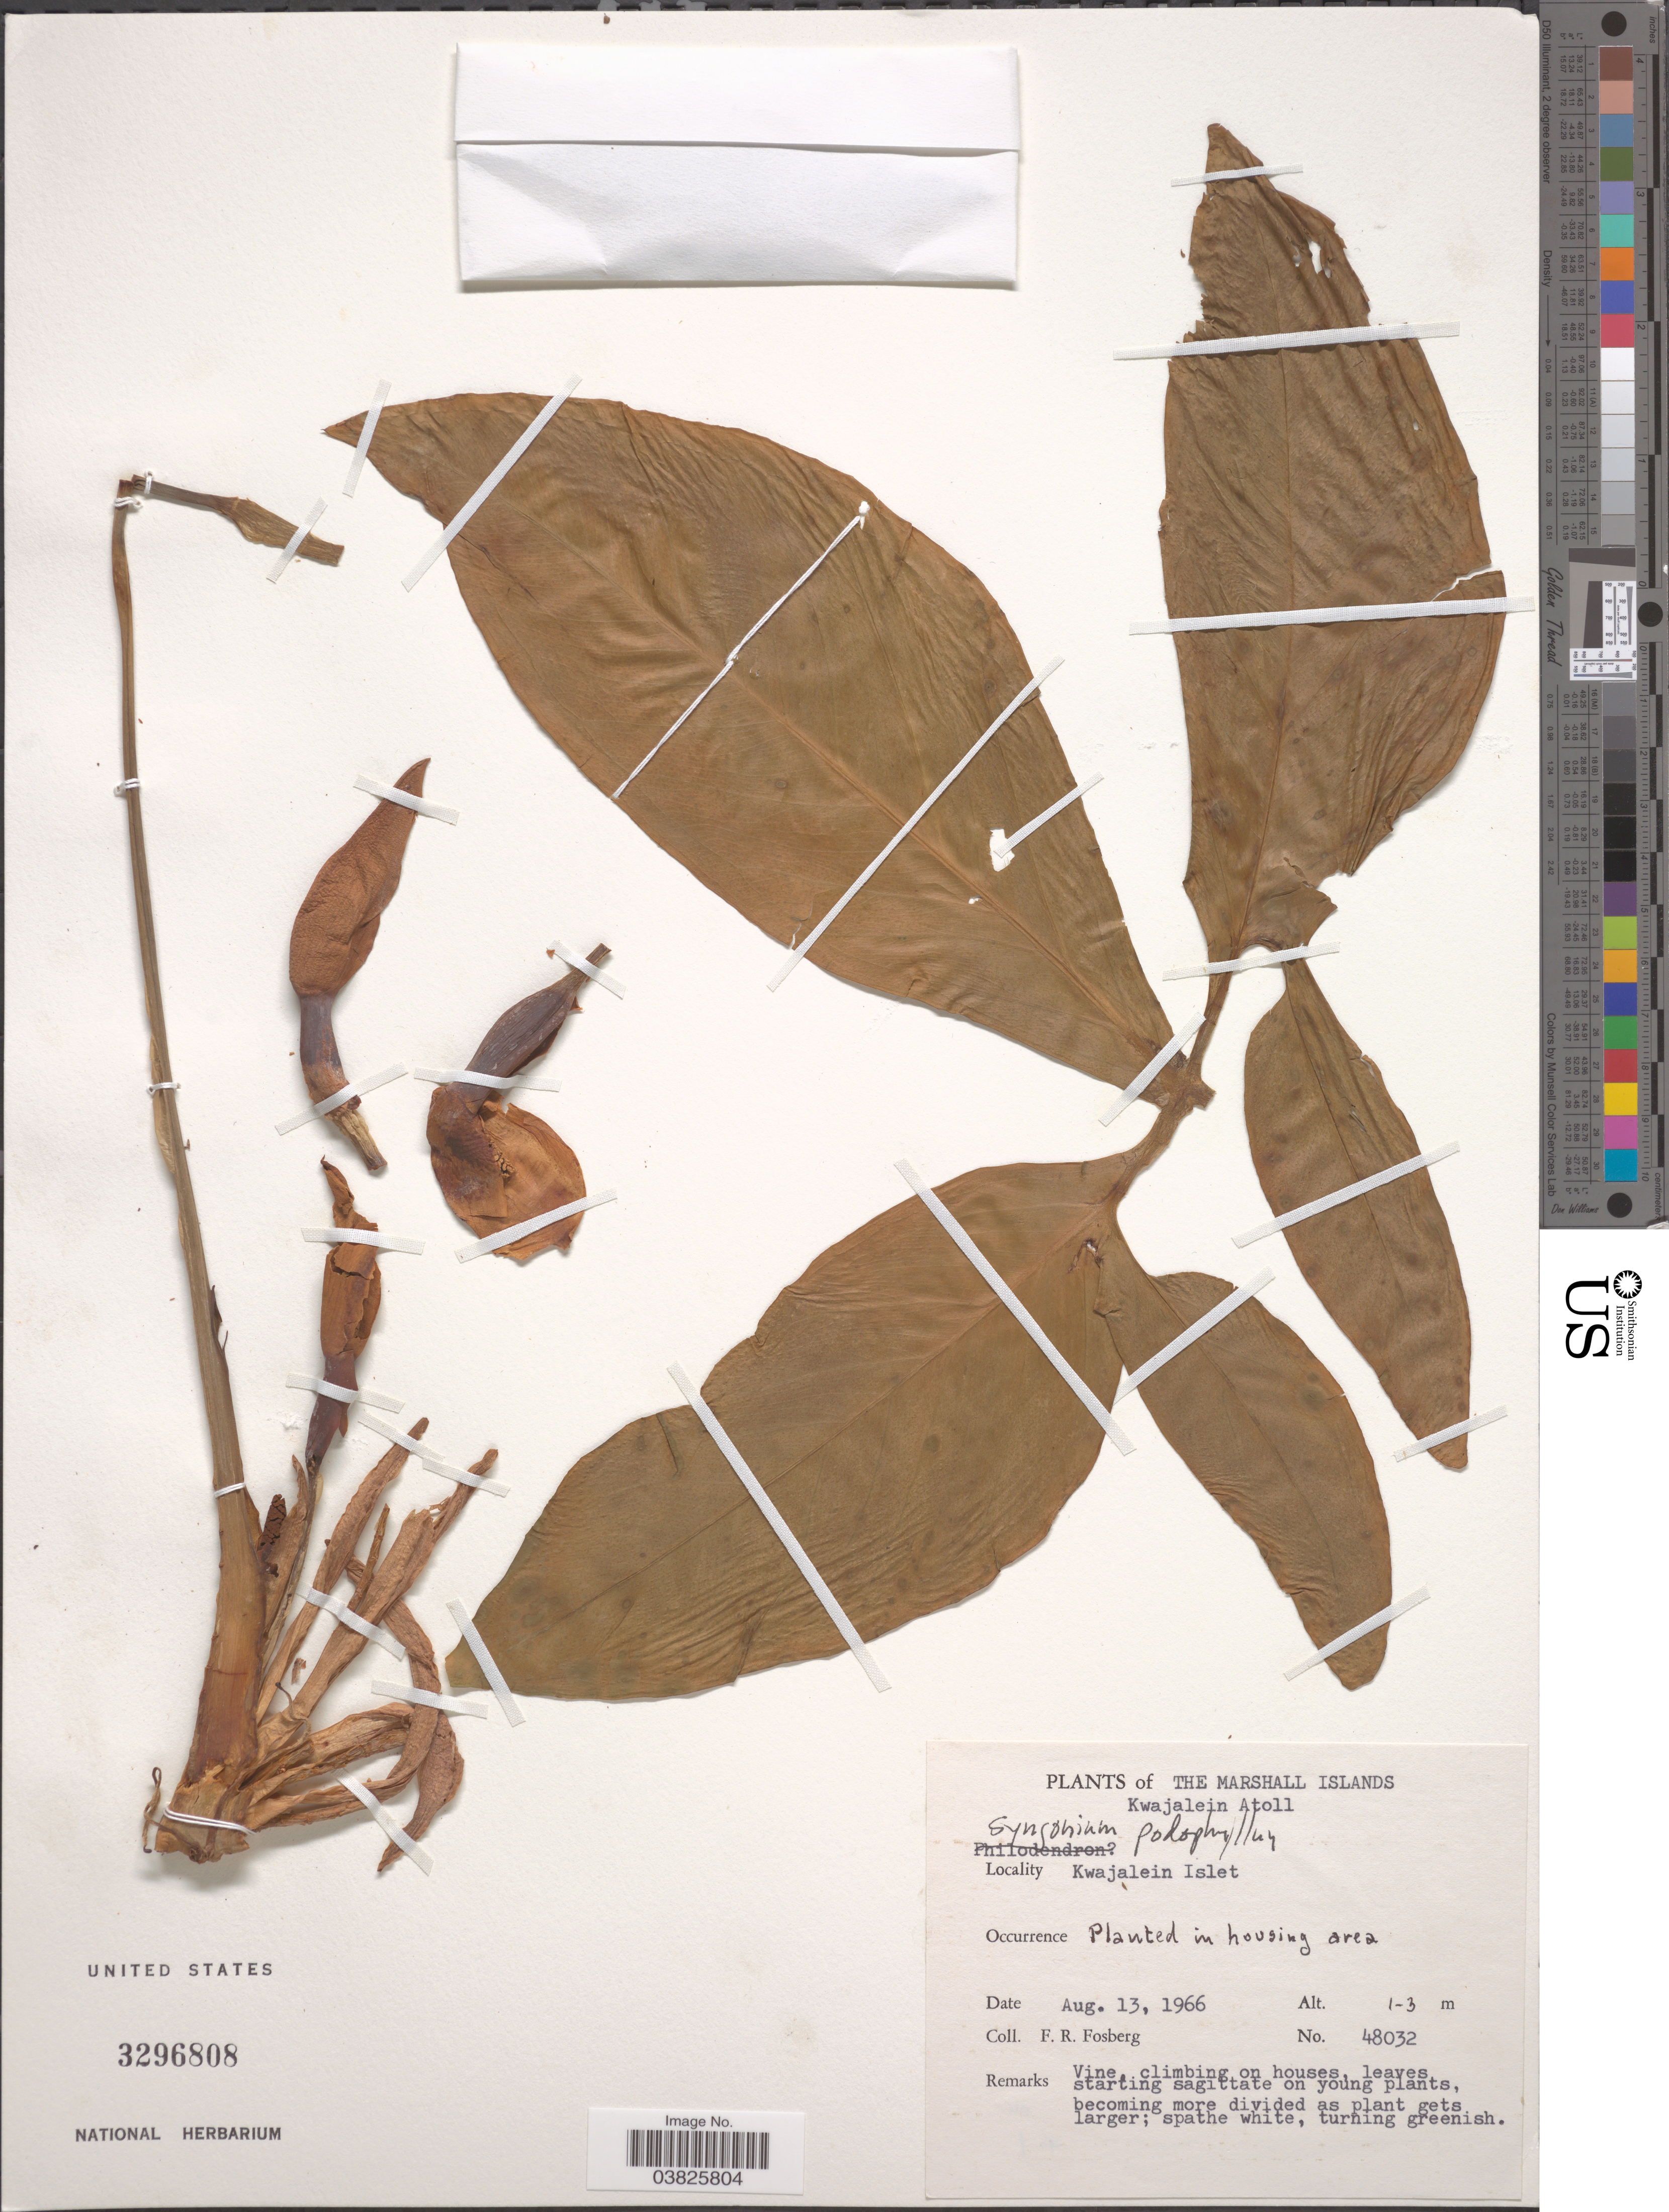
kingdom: Plantae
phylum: Tracheophyta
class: Liliopsida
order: Alismatales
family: Araceae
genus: Syngonium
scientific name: Syngonium podophyllum 'Lemon-Lime'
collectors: F. R. Fosberg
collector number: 48032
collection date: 1966-08-13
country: Marshall Islands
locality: Kwajalein Atoll. Kwajalein Islet.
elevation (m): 1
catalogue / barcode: US 3296808